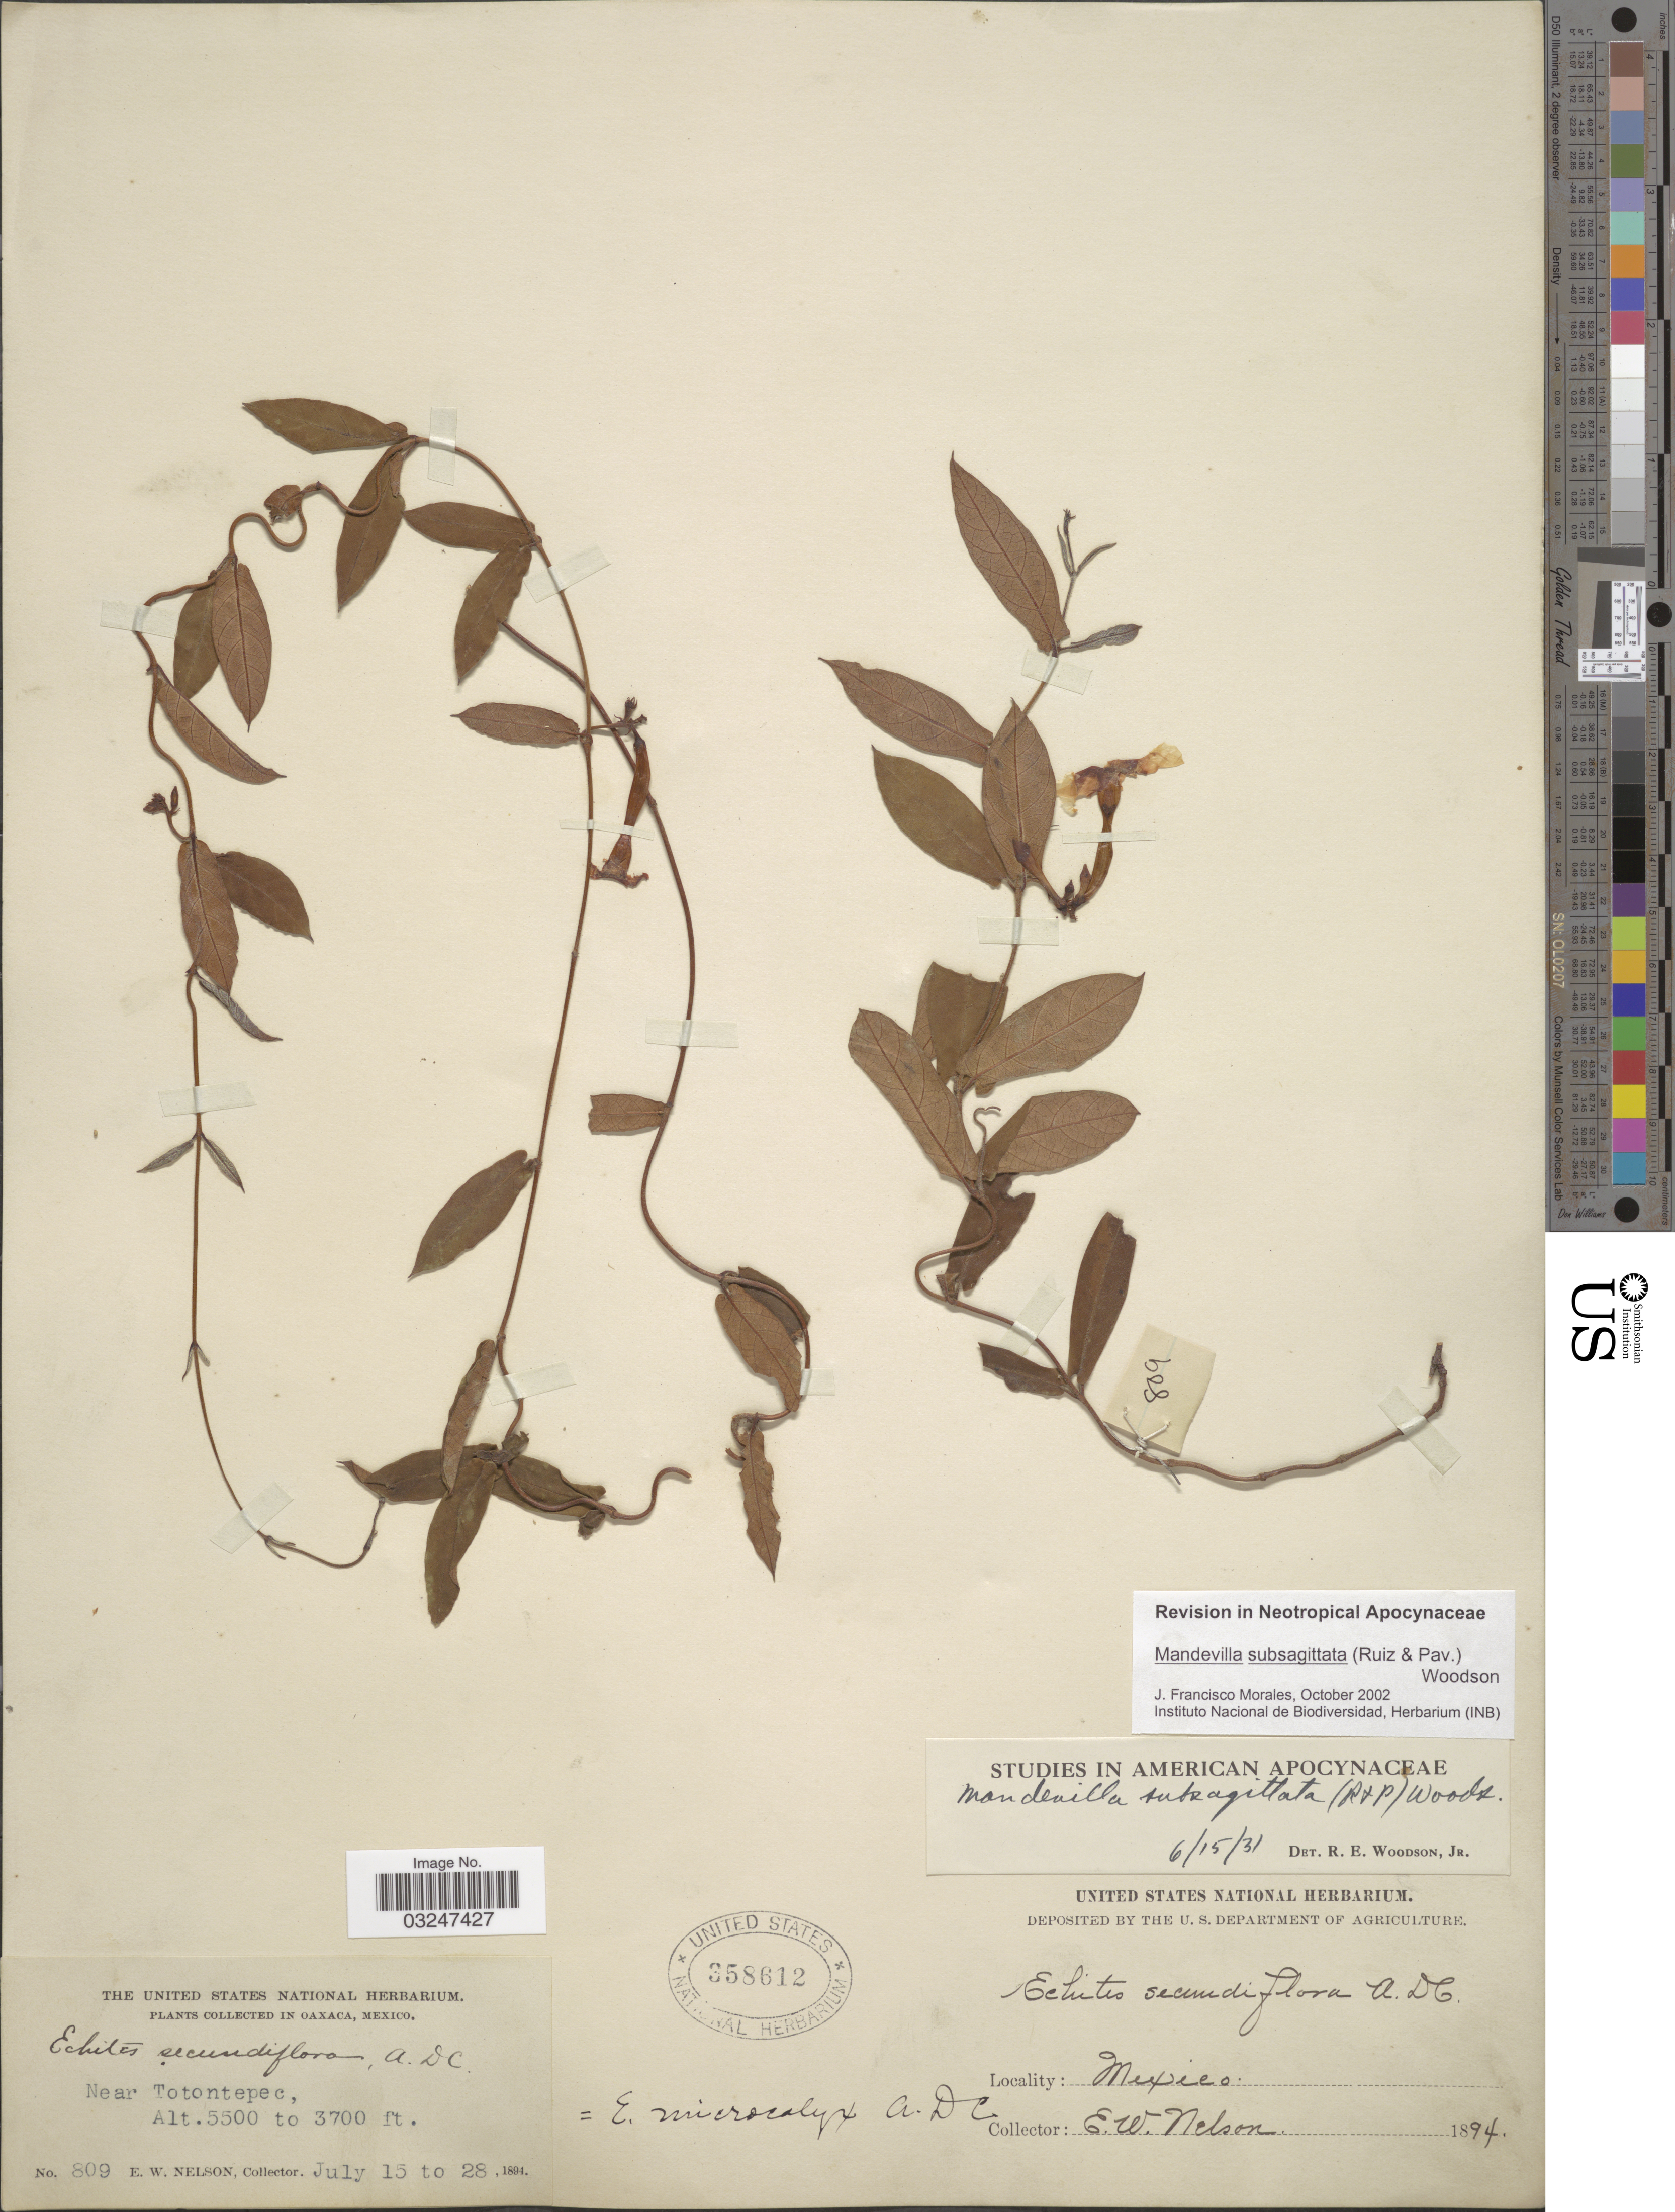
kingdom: Plantae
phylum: Tracheophyta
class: Magnoliopsida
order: Gentianales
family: Apocynaceae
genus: Mandevilla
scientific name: Mandevilla subsagittata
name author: (Ruiz & Pav.) Woodson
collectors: E. W. Nelson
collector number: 809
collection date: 1894-07-15/1894-07-28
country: Mexico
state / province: Oaxaca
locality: Near Totontepec.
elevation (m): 1128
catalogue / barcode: US 358612